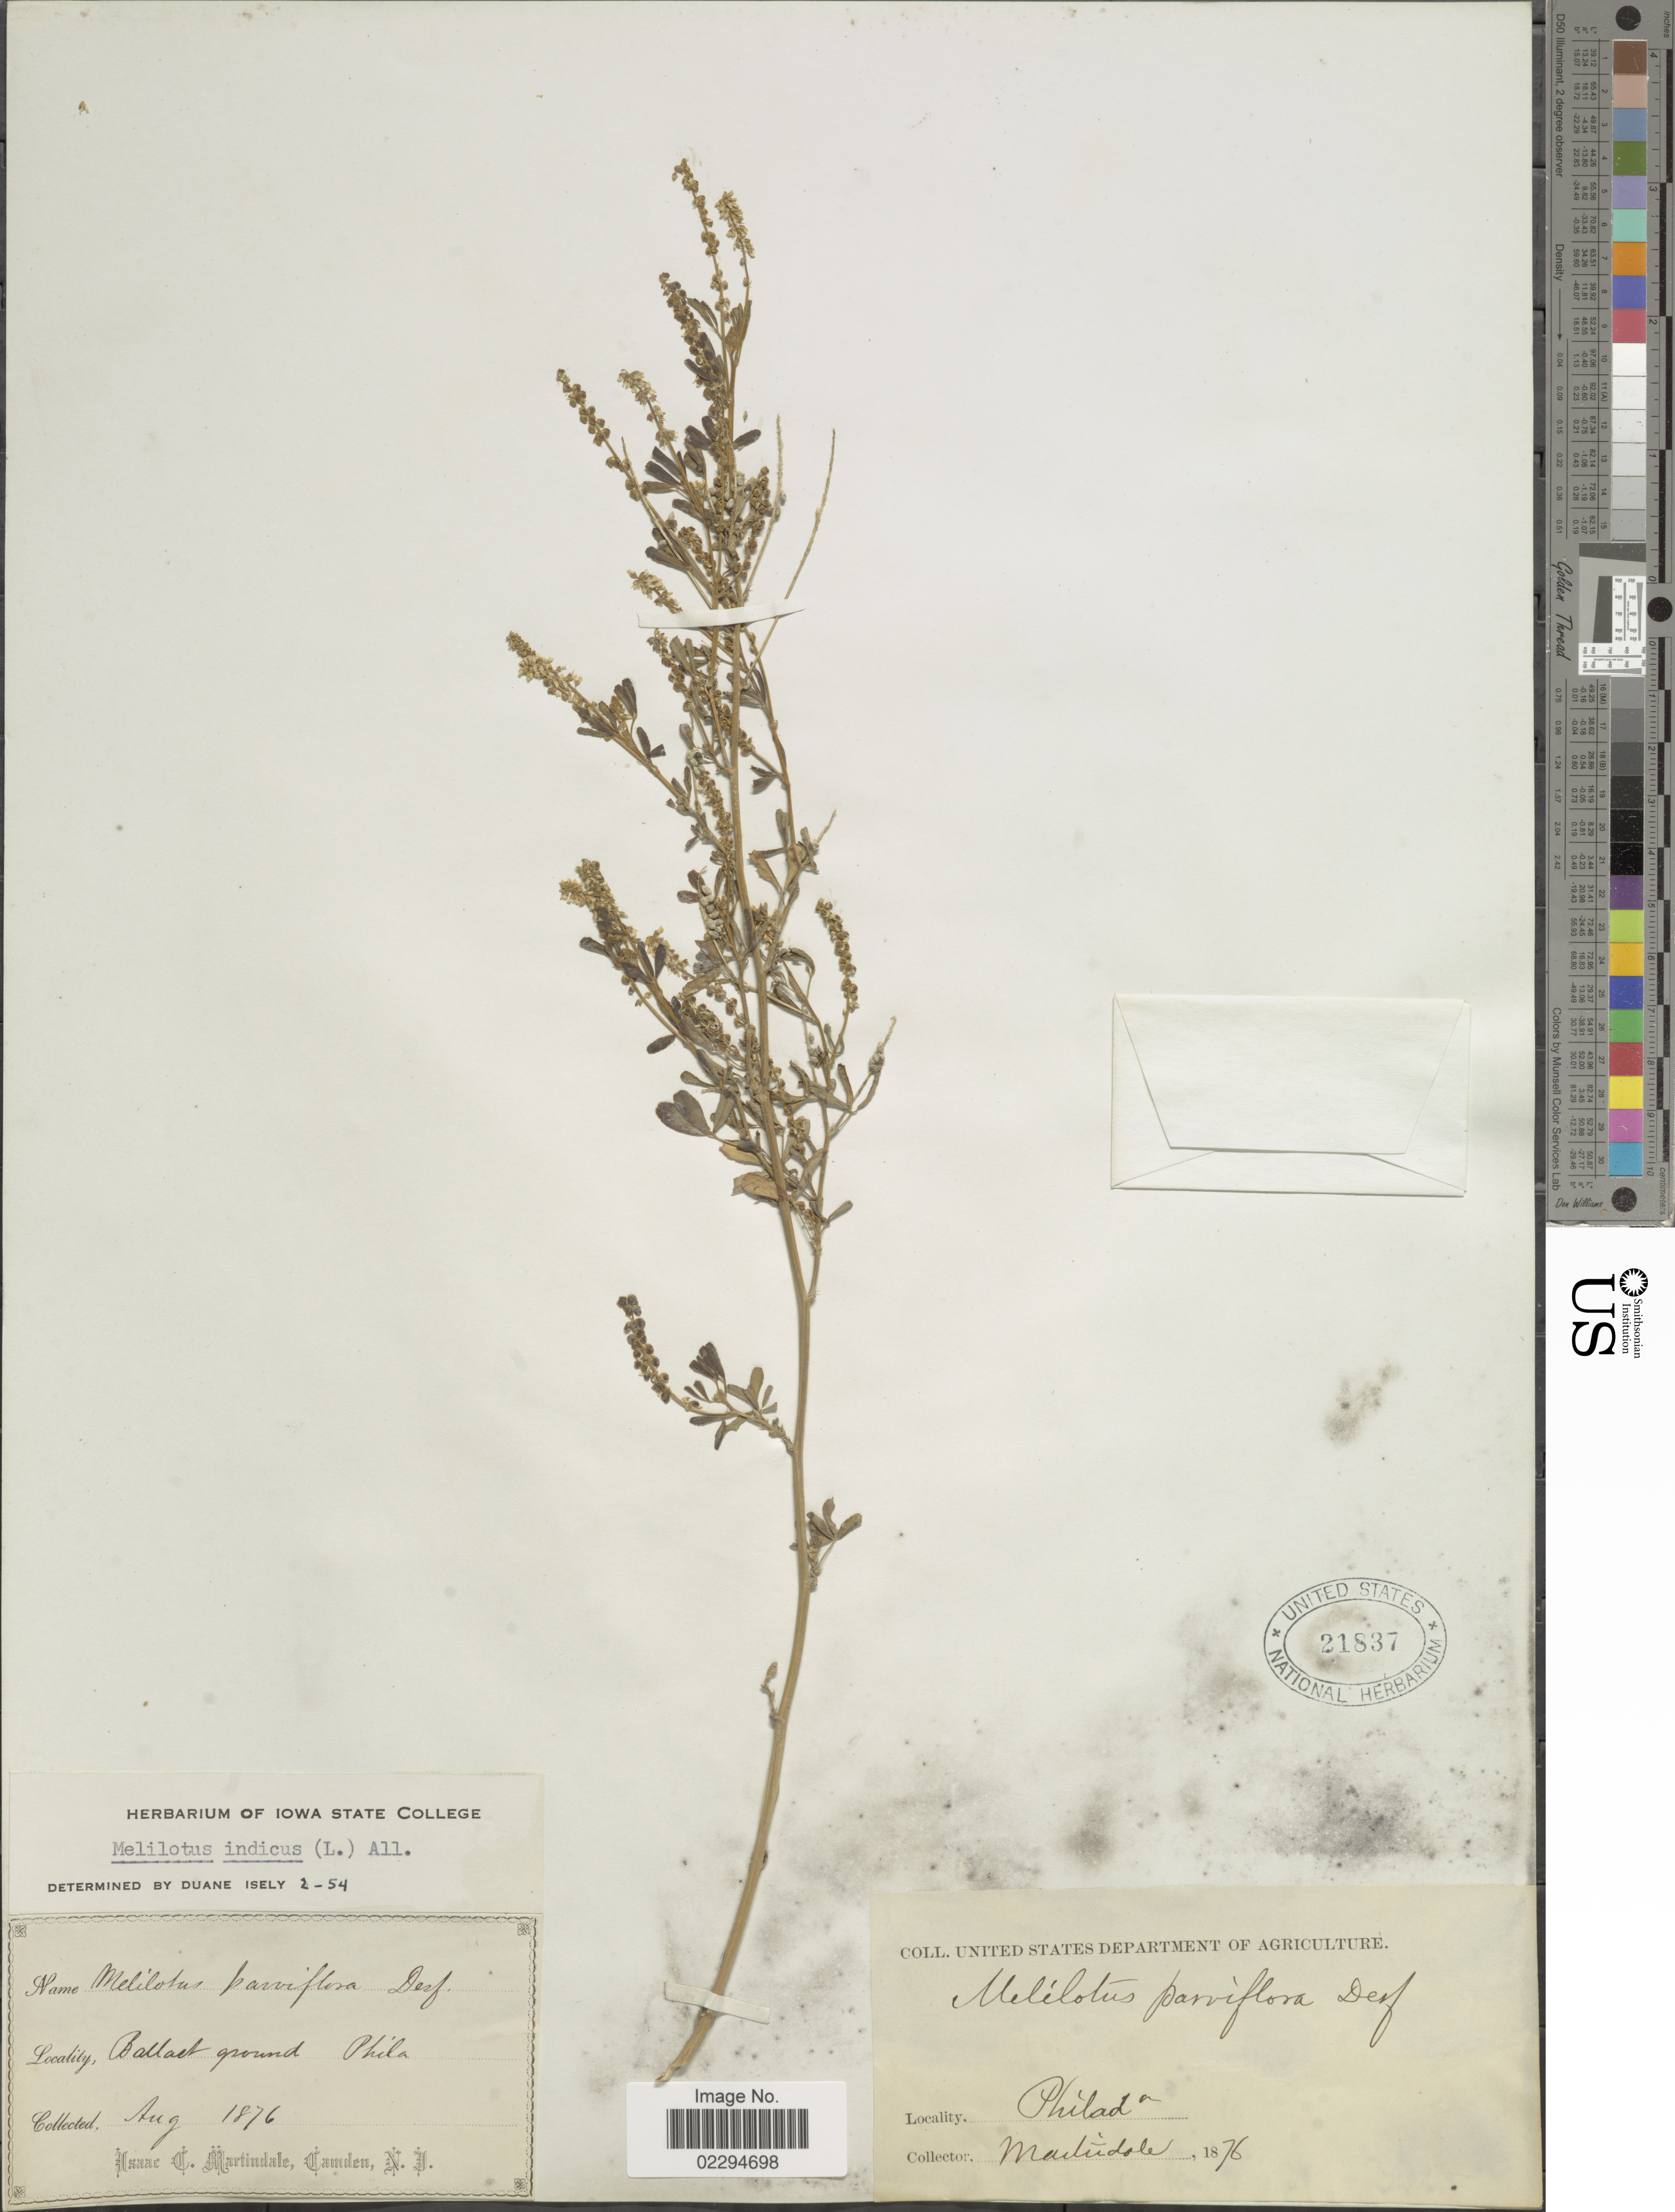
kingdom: Plantae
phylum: Tracheophyta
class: Magnoliopsida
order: Fabales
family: Fabaceae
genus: Melilotus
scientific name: Melilotus indicus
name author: (L.) All.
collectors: I. C. Martindale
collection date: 1876-08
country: United States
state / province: Pennsylvania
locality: Ballast ground Philada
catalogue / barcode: US 21837